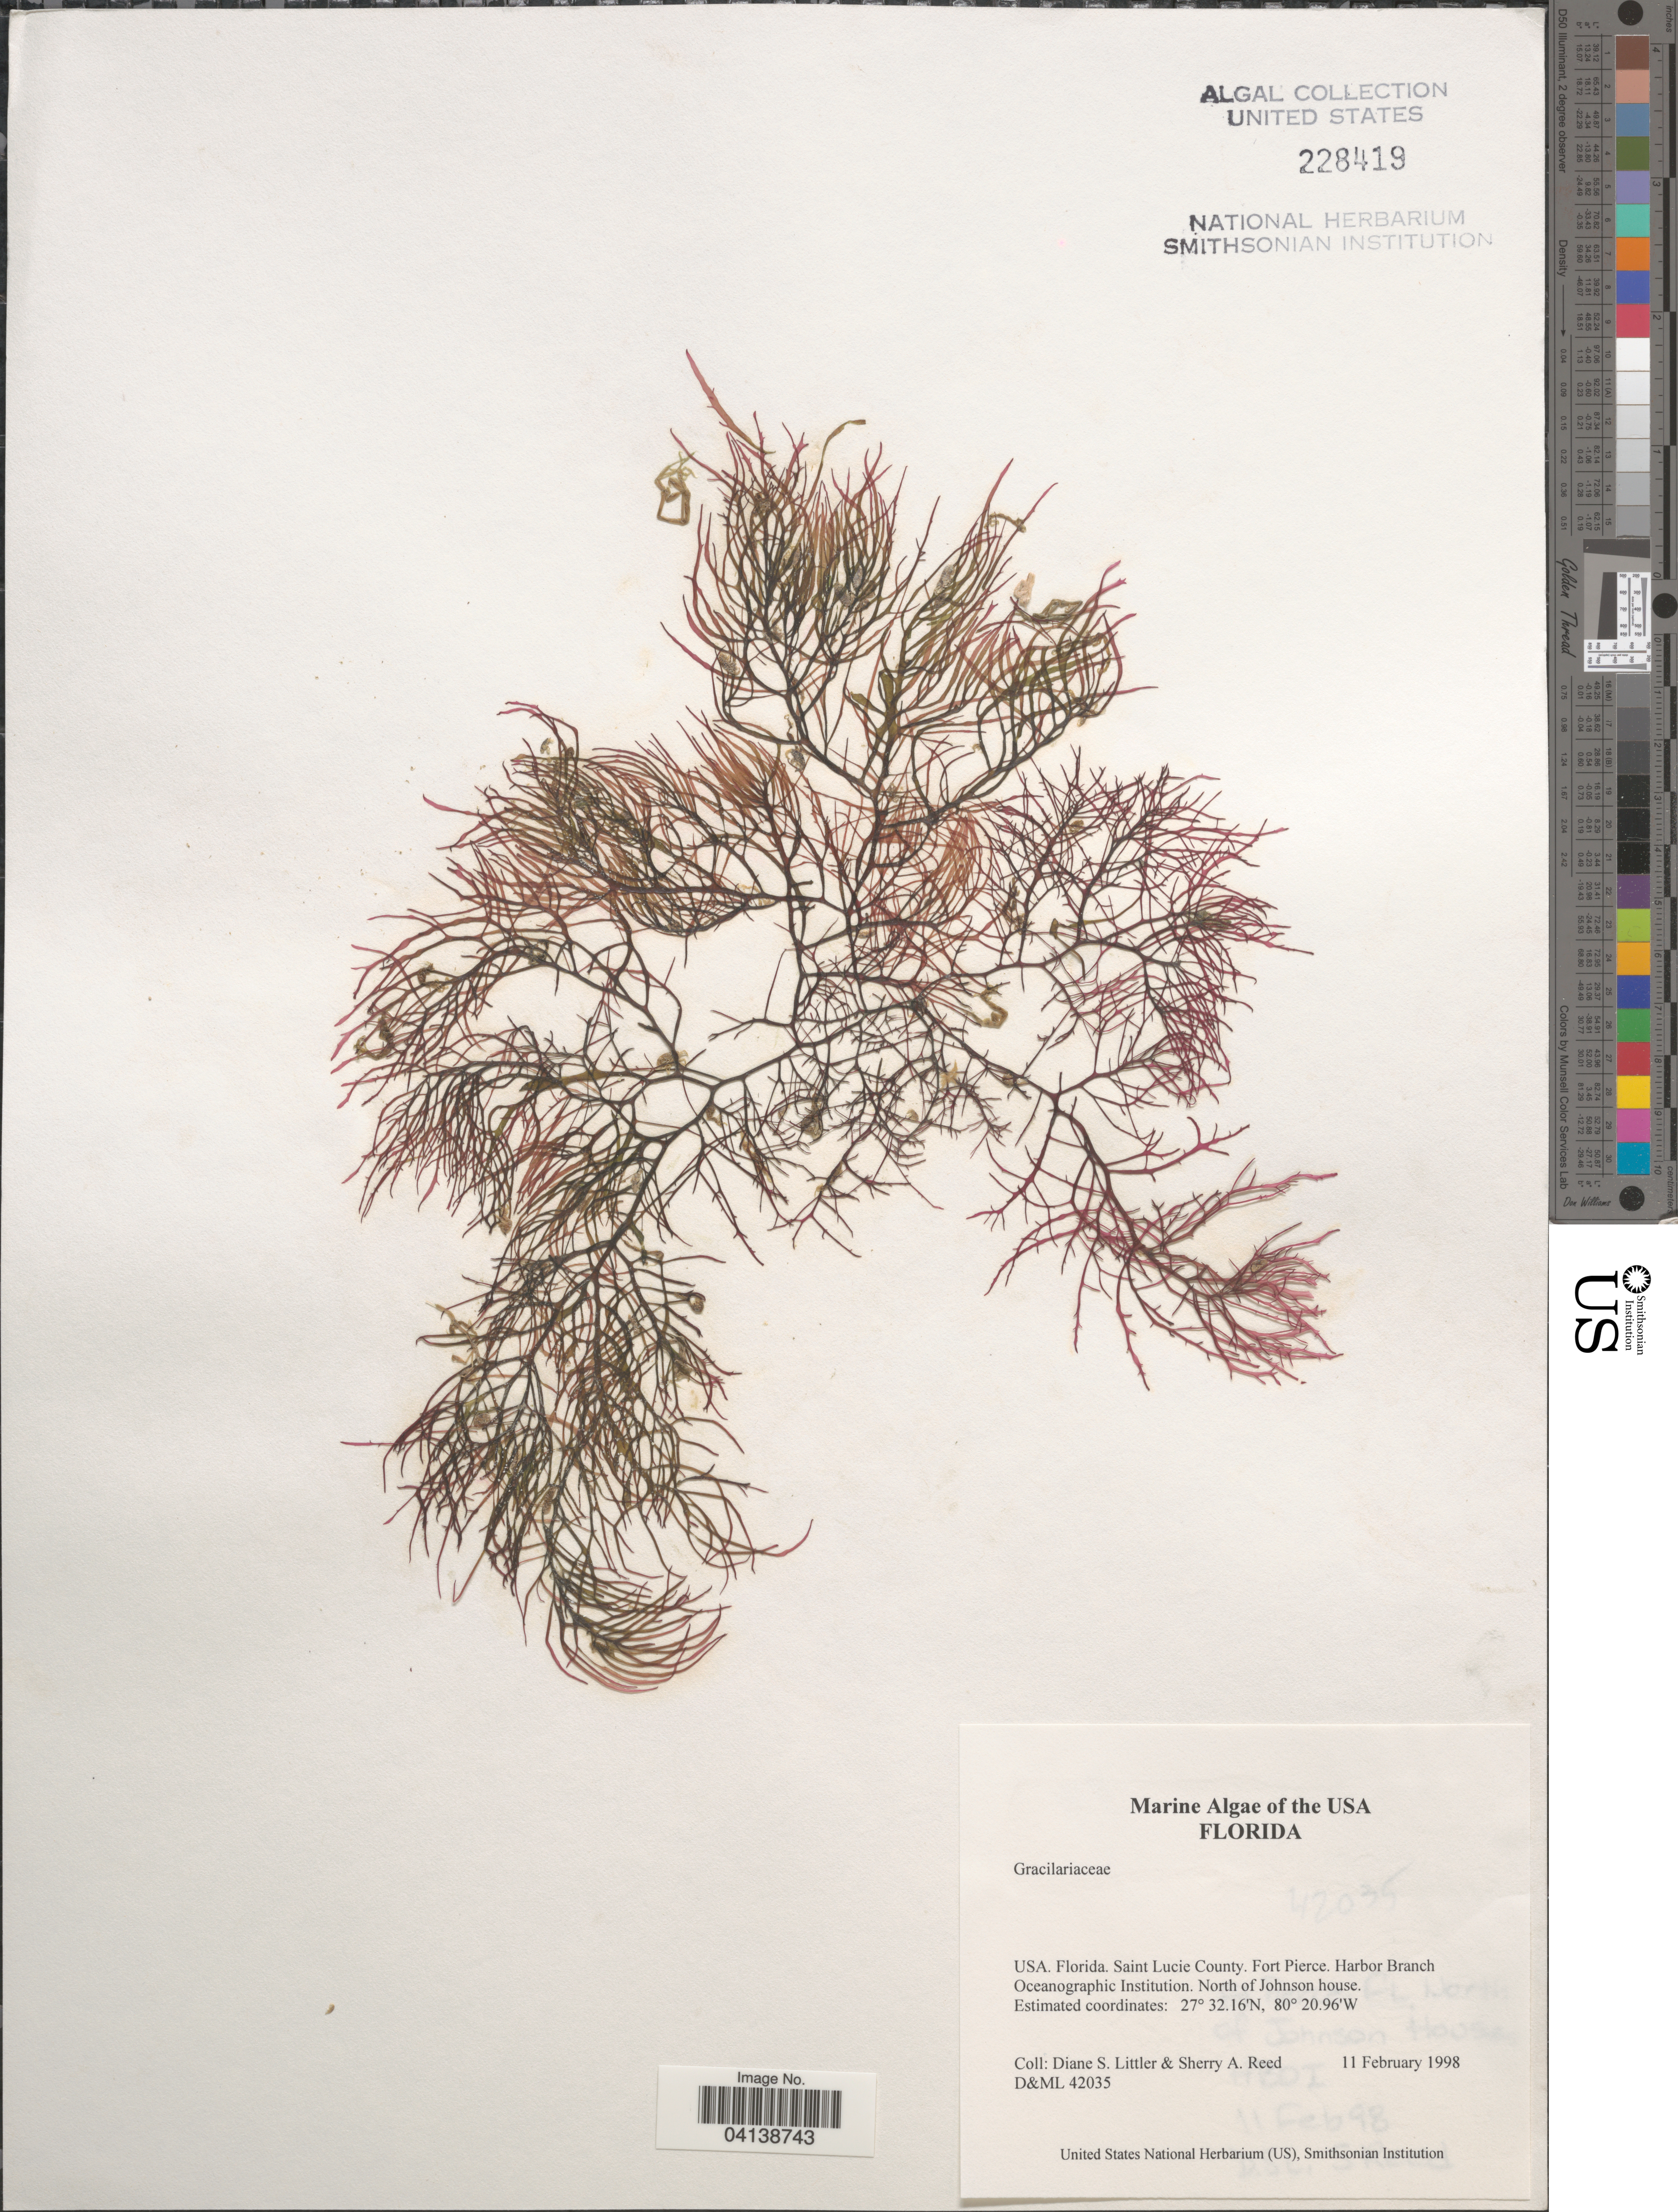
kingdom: Plantae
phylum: Rhodophyta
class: Florideophyceae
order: Gracilariales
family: Gracilariaceae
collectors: D. S. Littler & S. Reed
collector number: D&ML42035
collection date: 1998-02-11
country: United States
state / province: Florida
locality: Saint Lucie County. Fort Pierce. Harbor Branch Oceanographic Institution. North of Johnson house.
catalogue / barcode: US 228419